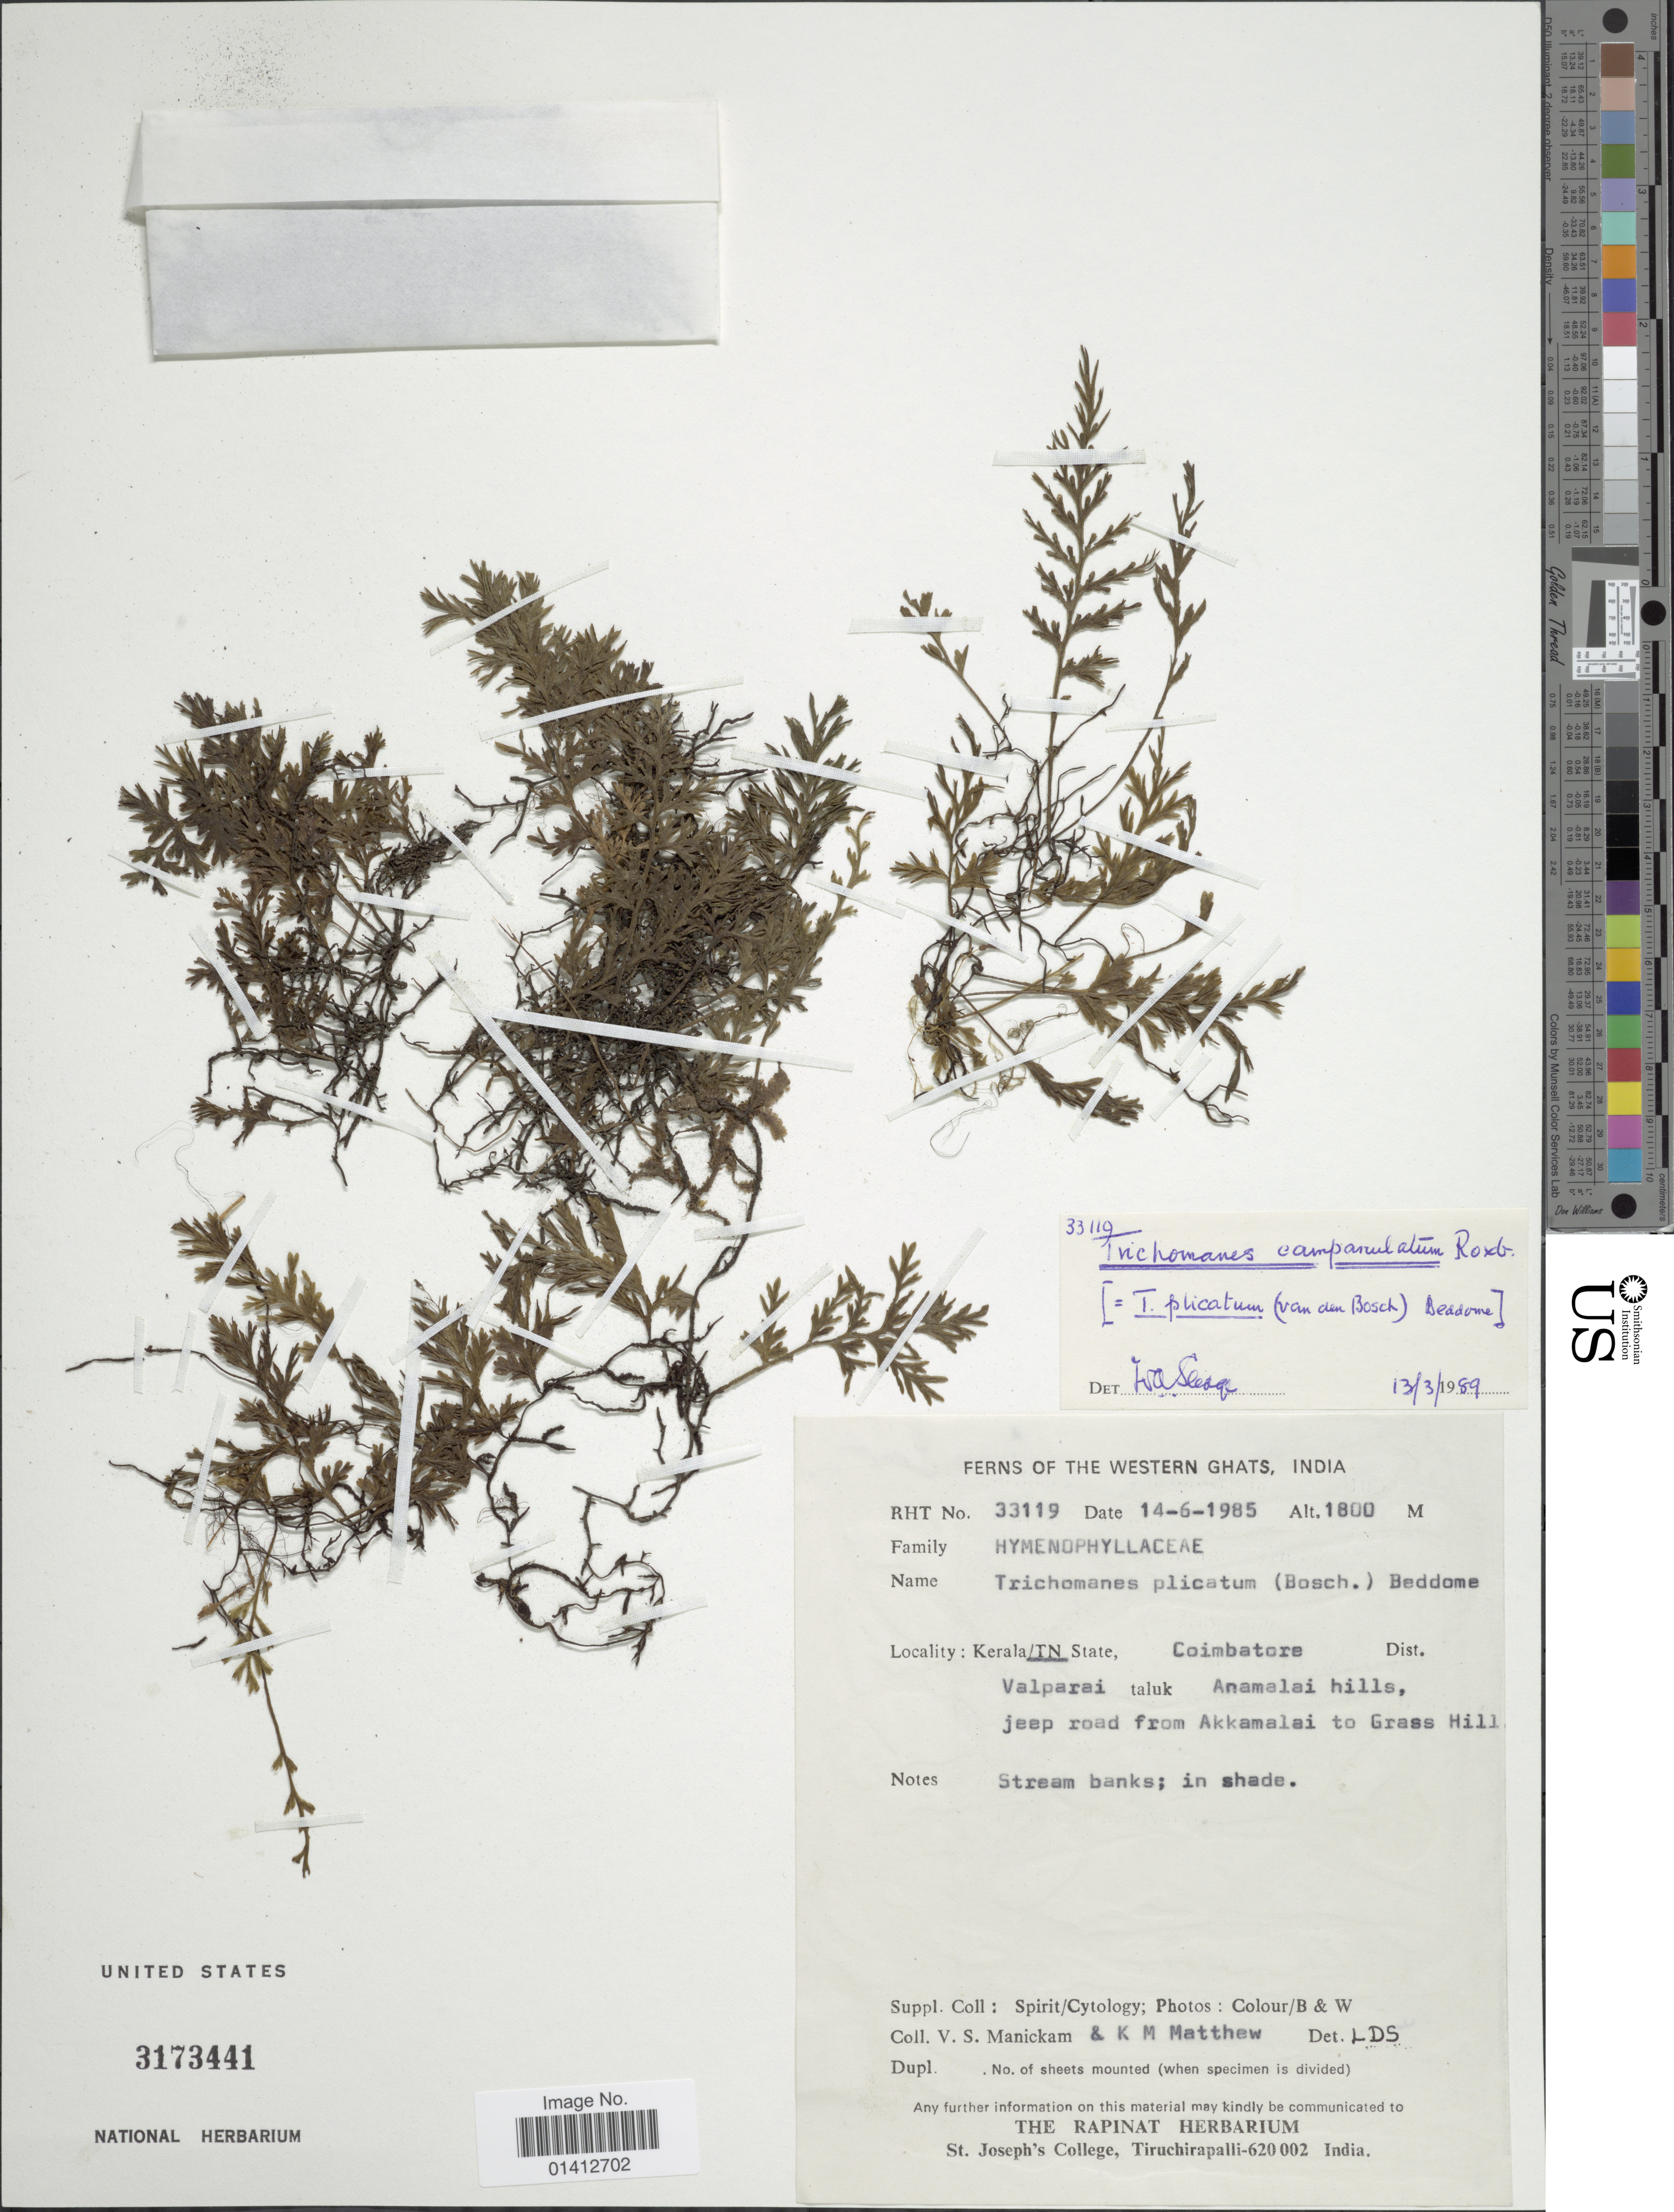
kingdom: Plantae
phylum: Tracheophyta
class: Polypodiopsida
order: Hymenophyllales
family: Hymenophyllaceae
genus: Crepidomanes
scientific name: Crepidomanes campanulatum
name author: (Roxb.) Panigrahi & Singh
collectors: V. Manickam & K. M. Matthew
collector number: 33119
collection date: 1985-06-14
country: India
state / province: Kerala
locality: Western Ghats, TN State, Coimbatore Dist. Valparai taluk Anaimalai hills jeep road from Akkamalai to Grass Hill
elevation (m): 1800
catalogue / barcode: US 3173441